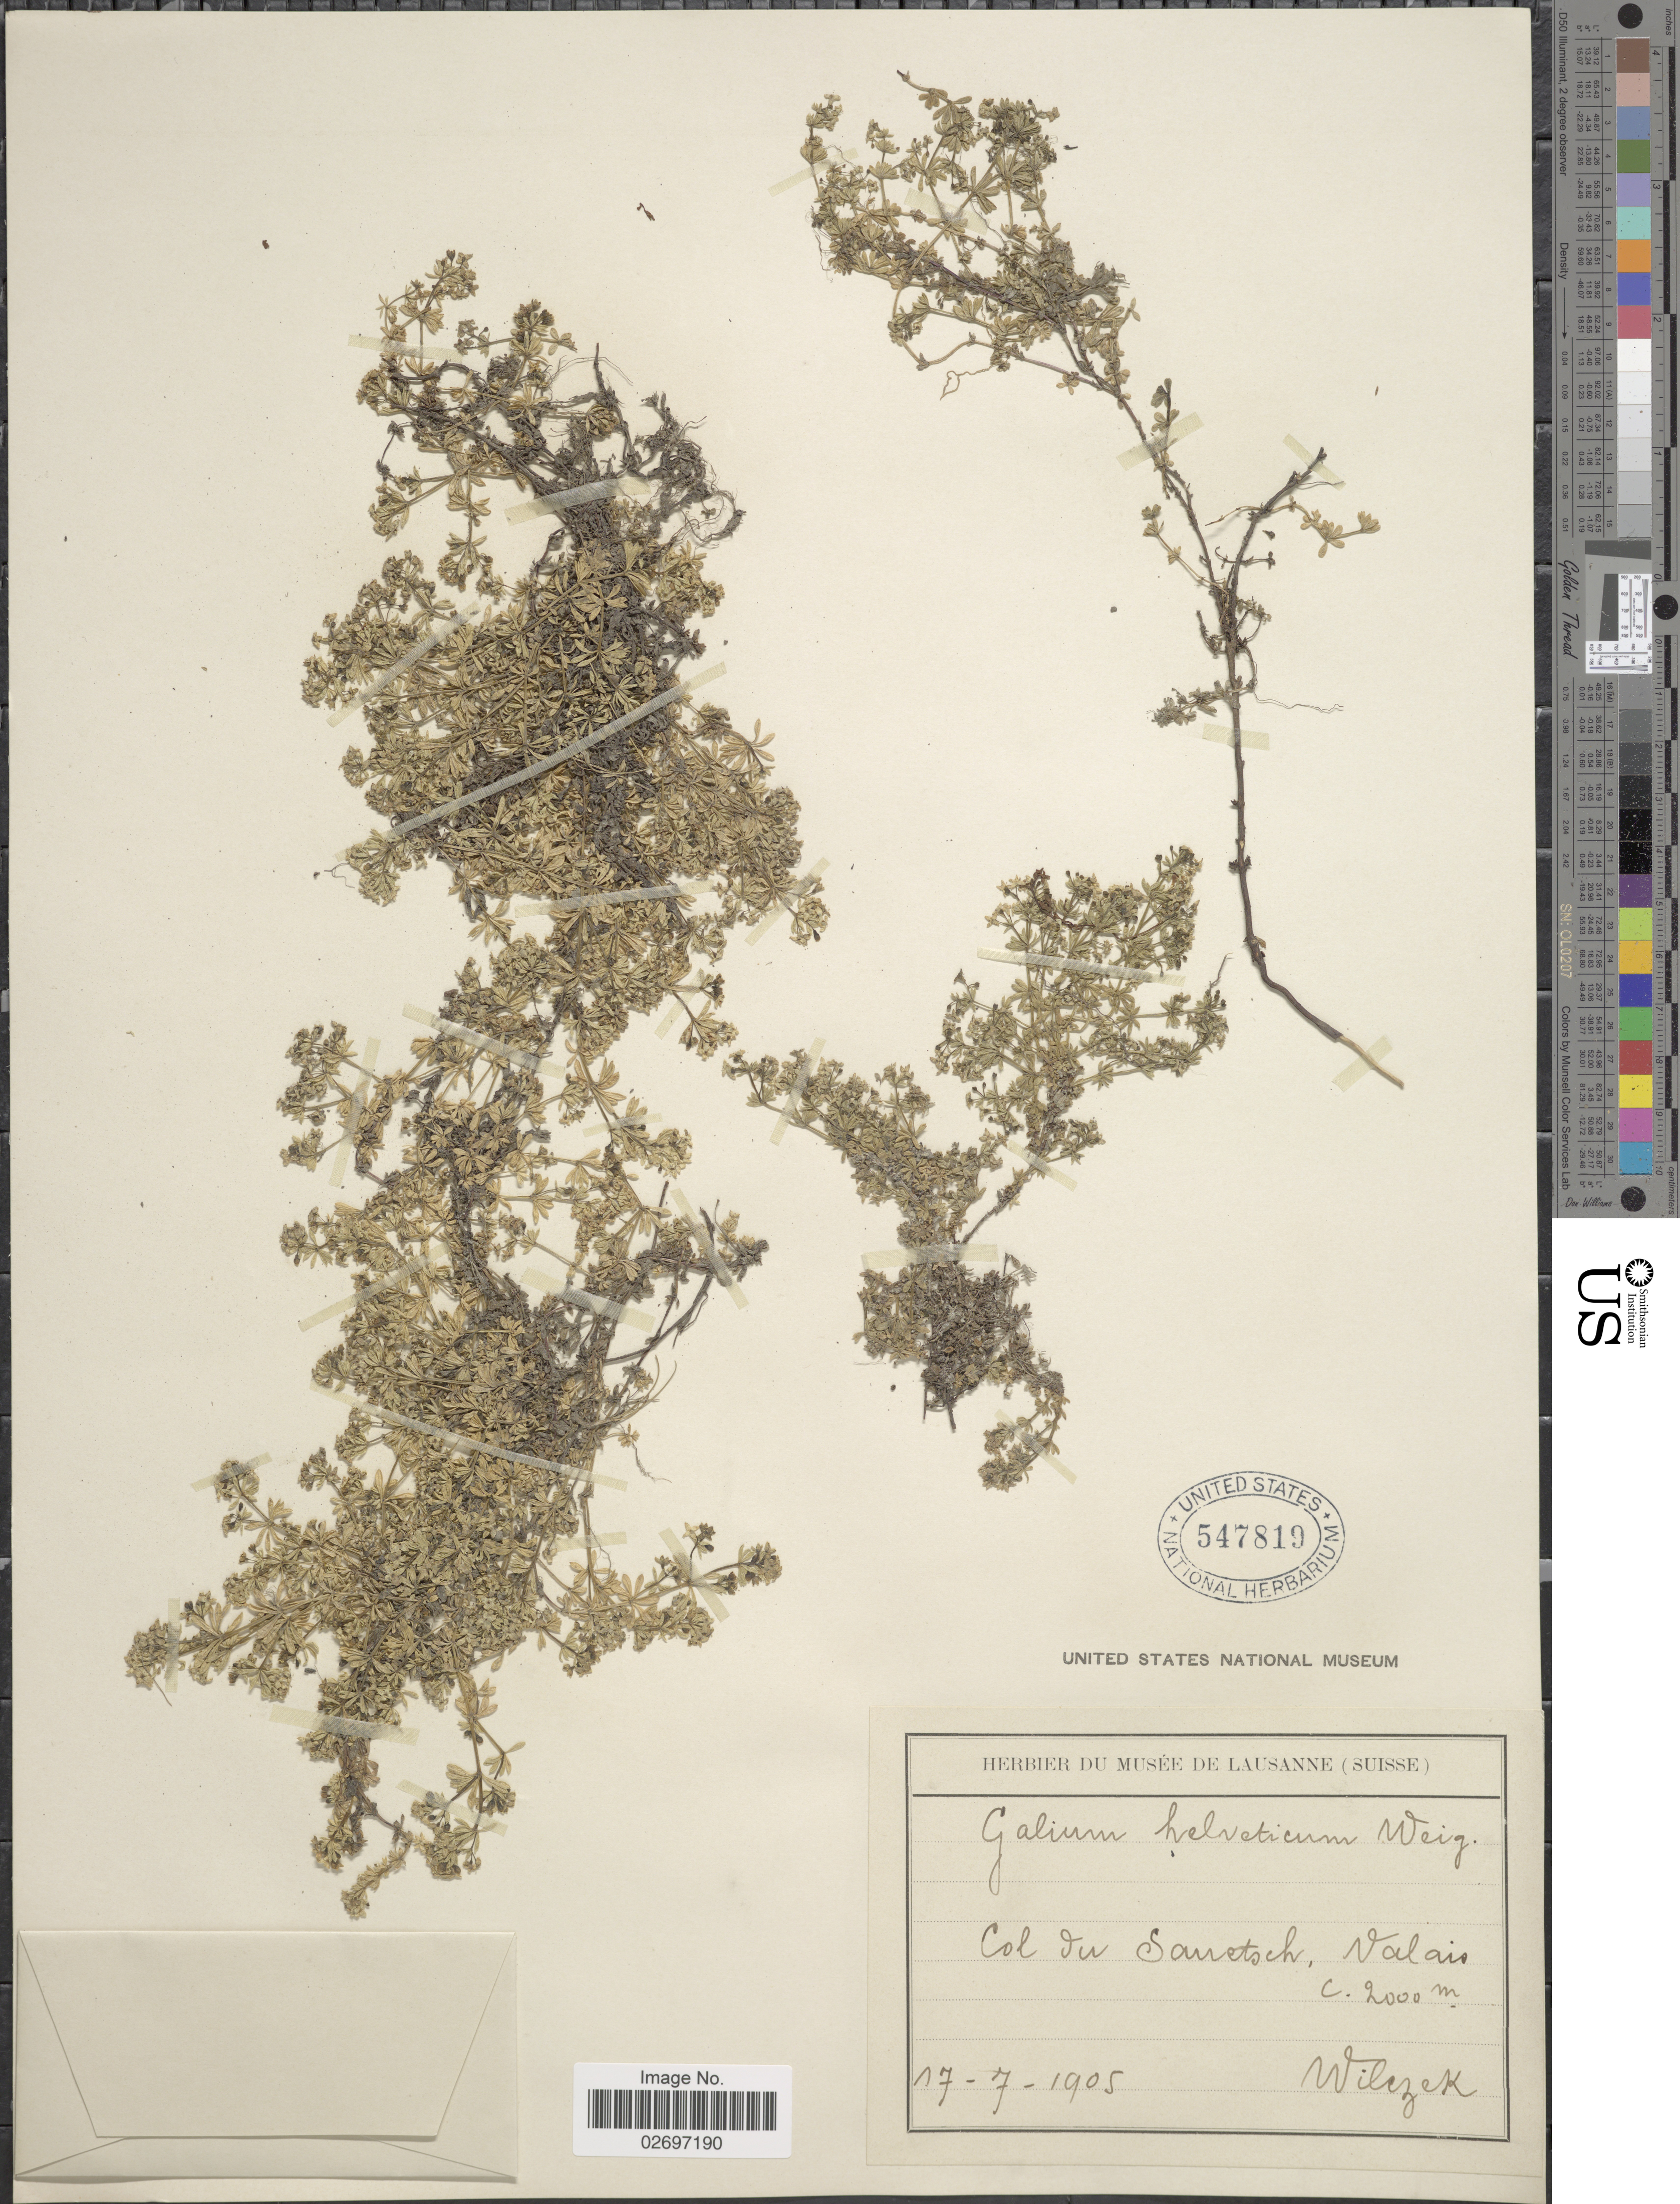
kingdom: Plantae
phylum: Tracheophyta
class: Magnoliopsida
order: Gentianales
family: Rubiaceae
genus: Galium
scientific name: Galium helveticum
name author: Weigel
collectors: Wilczek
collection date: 1905-07-17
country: Switzerland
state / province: Valais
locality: Col du Sanetsch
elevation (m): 2000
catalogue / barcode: US 547819